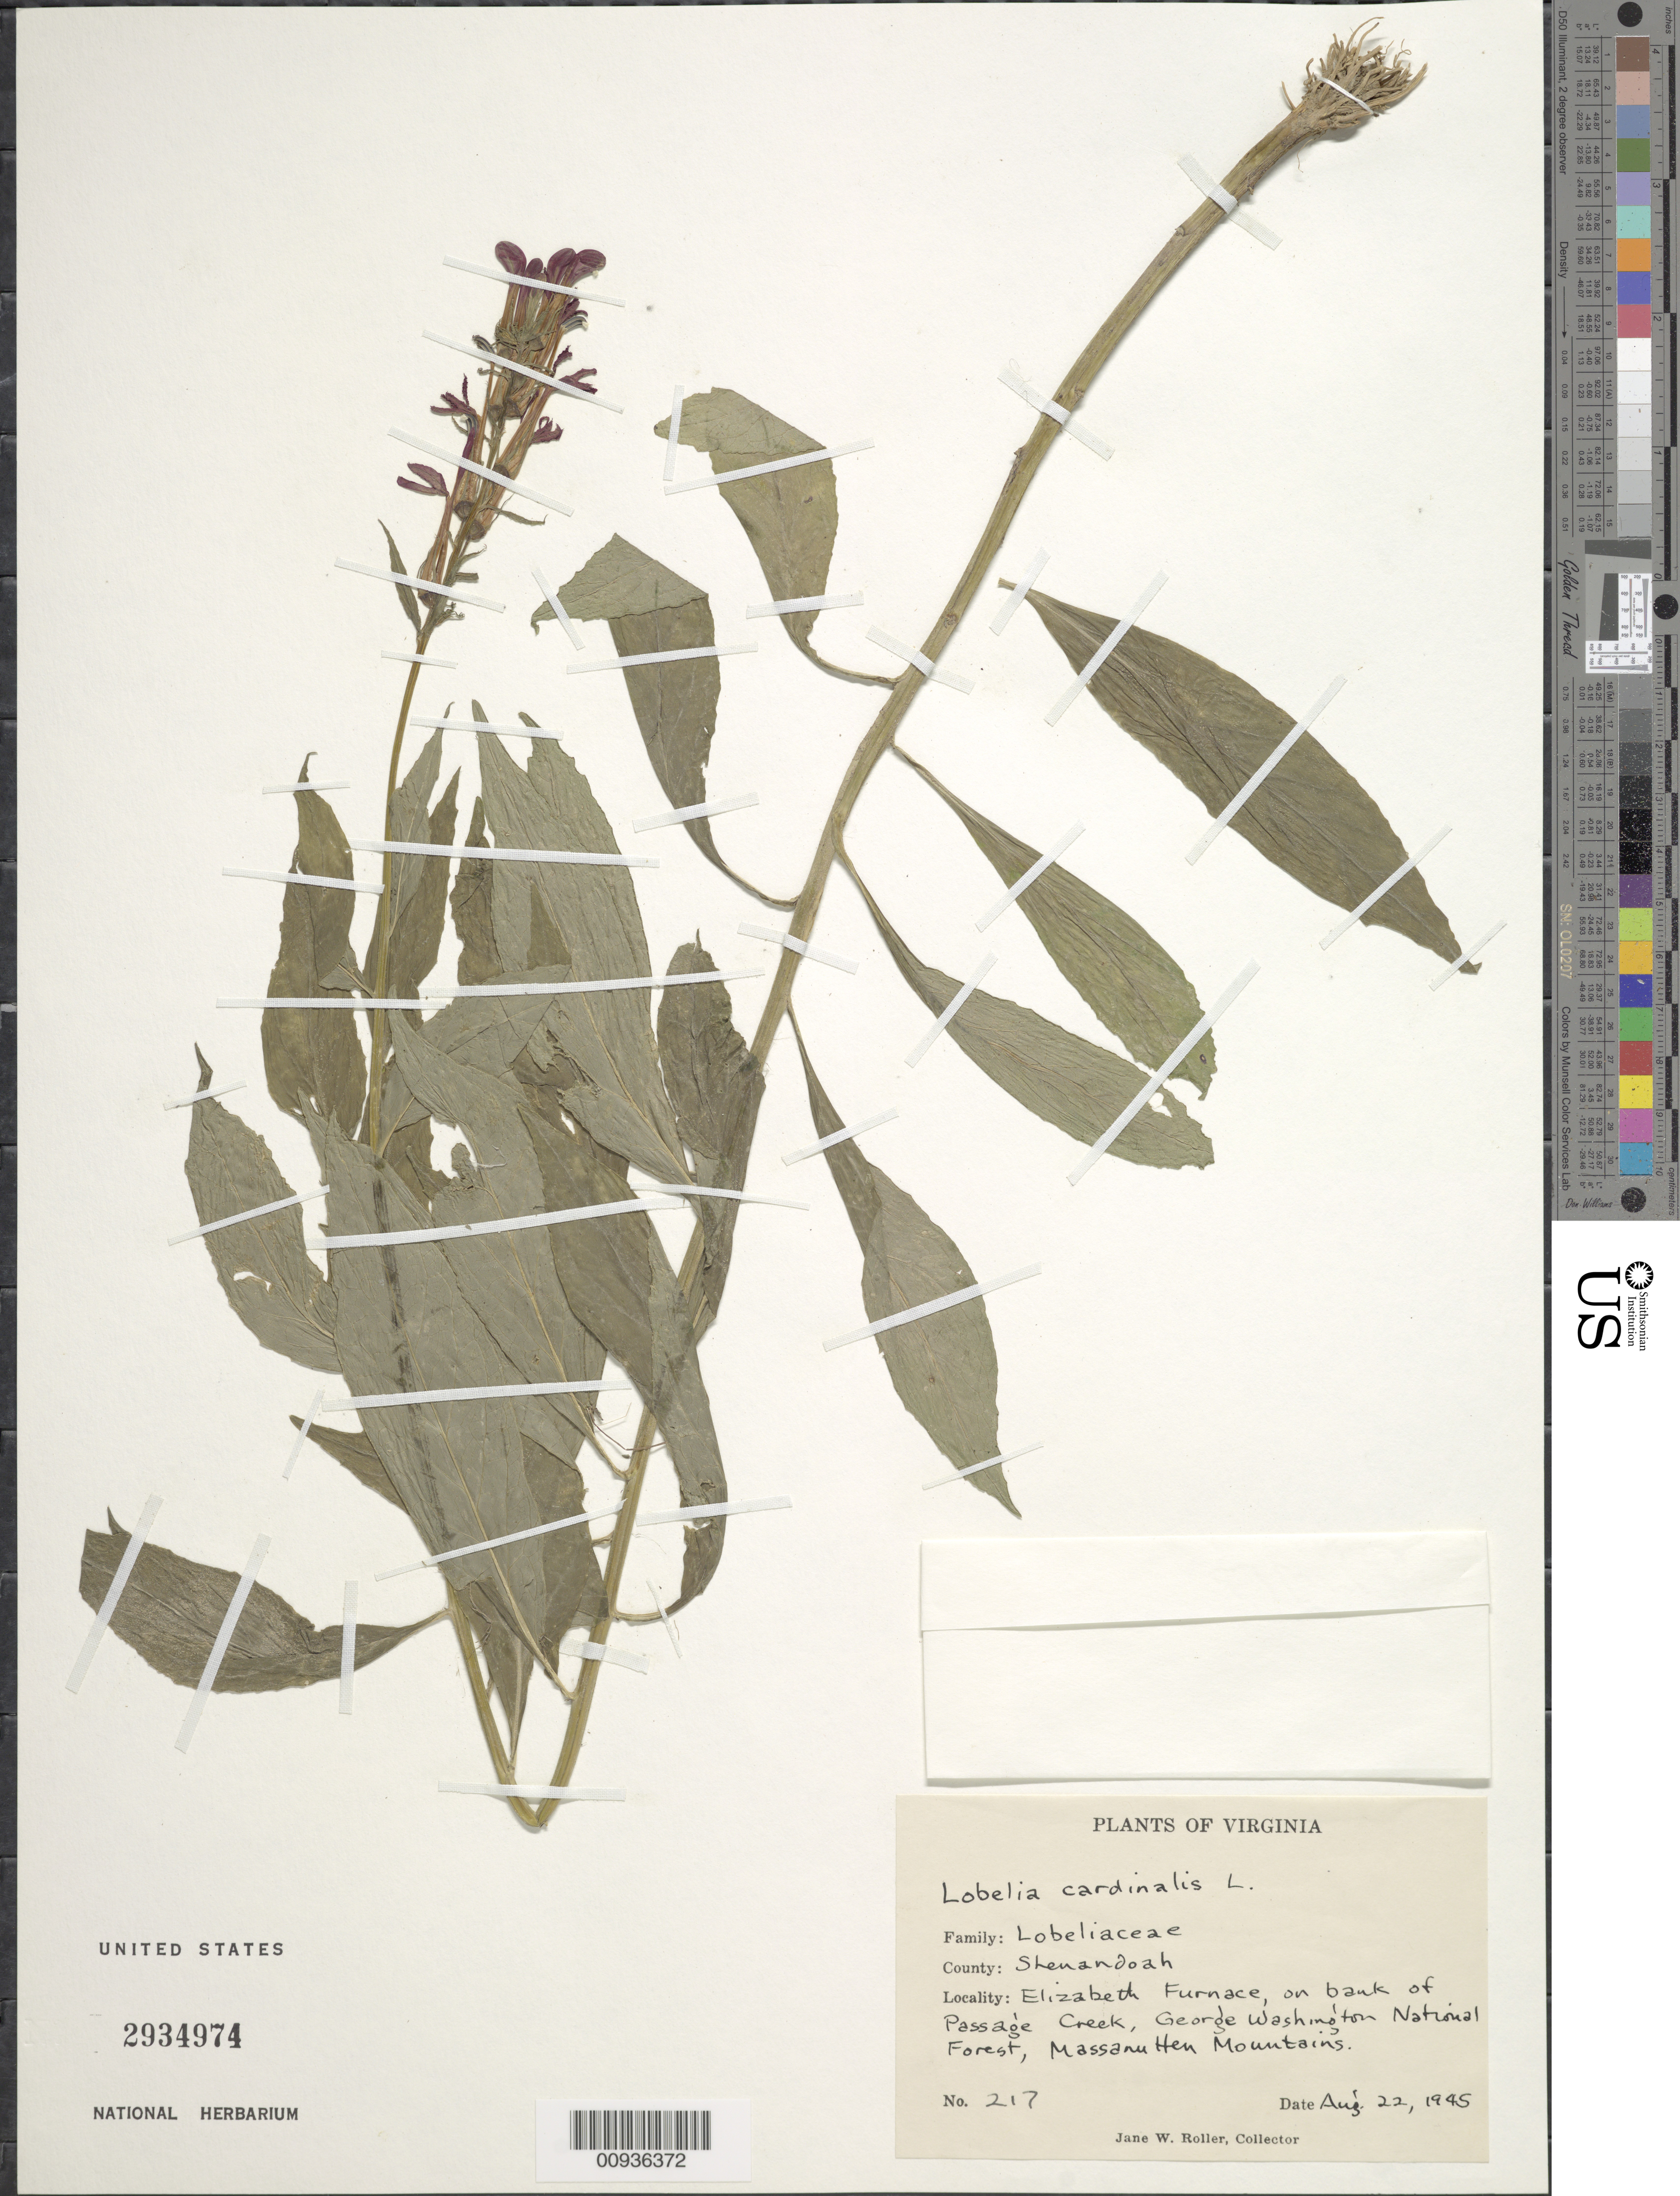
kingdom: Plantae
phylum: Tracheophyta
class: Magnoliopsida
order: Asterales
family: Campanulaceae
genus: Lobelia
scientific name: Lobelia cardinalis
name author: L.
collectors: J. W. Roller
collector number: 217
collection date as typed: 22 Aug 1945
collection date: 1945-08-22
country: United States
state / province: Virginia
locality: Elizabeth Furnace, on bank of Passage Creek, George Washington National Forest, Massanutten Mts.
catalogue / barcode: US 2934974